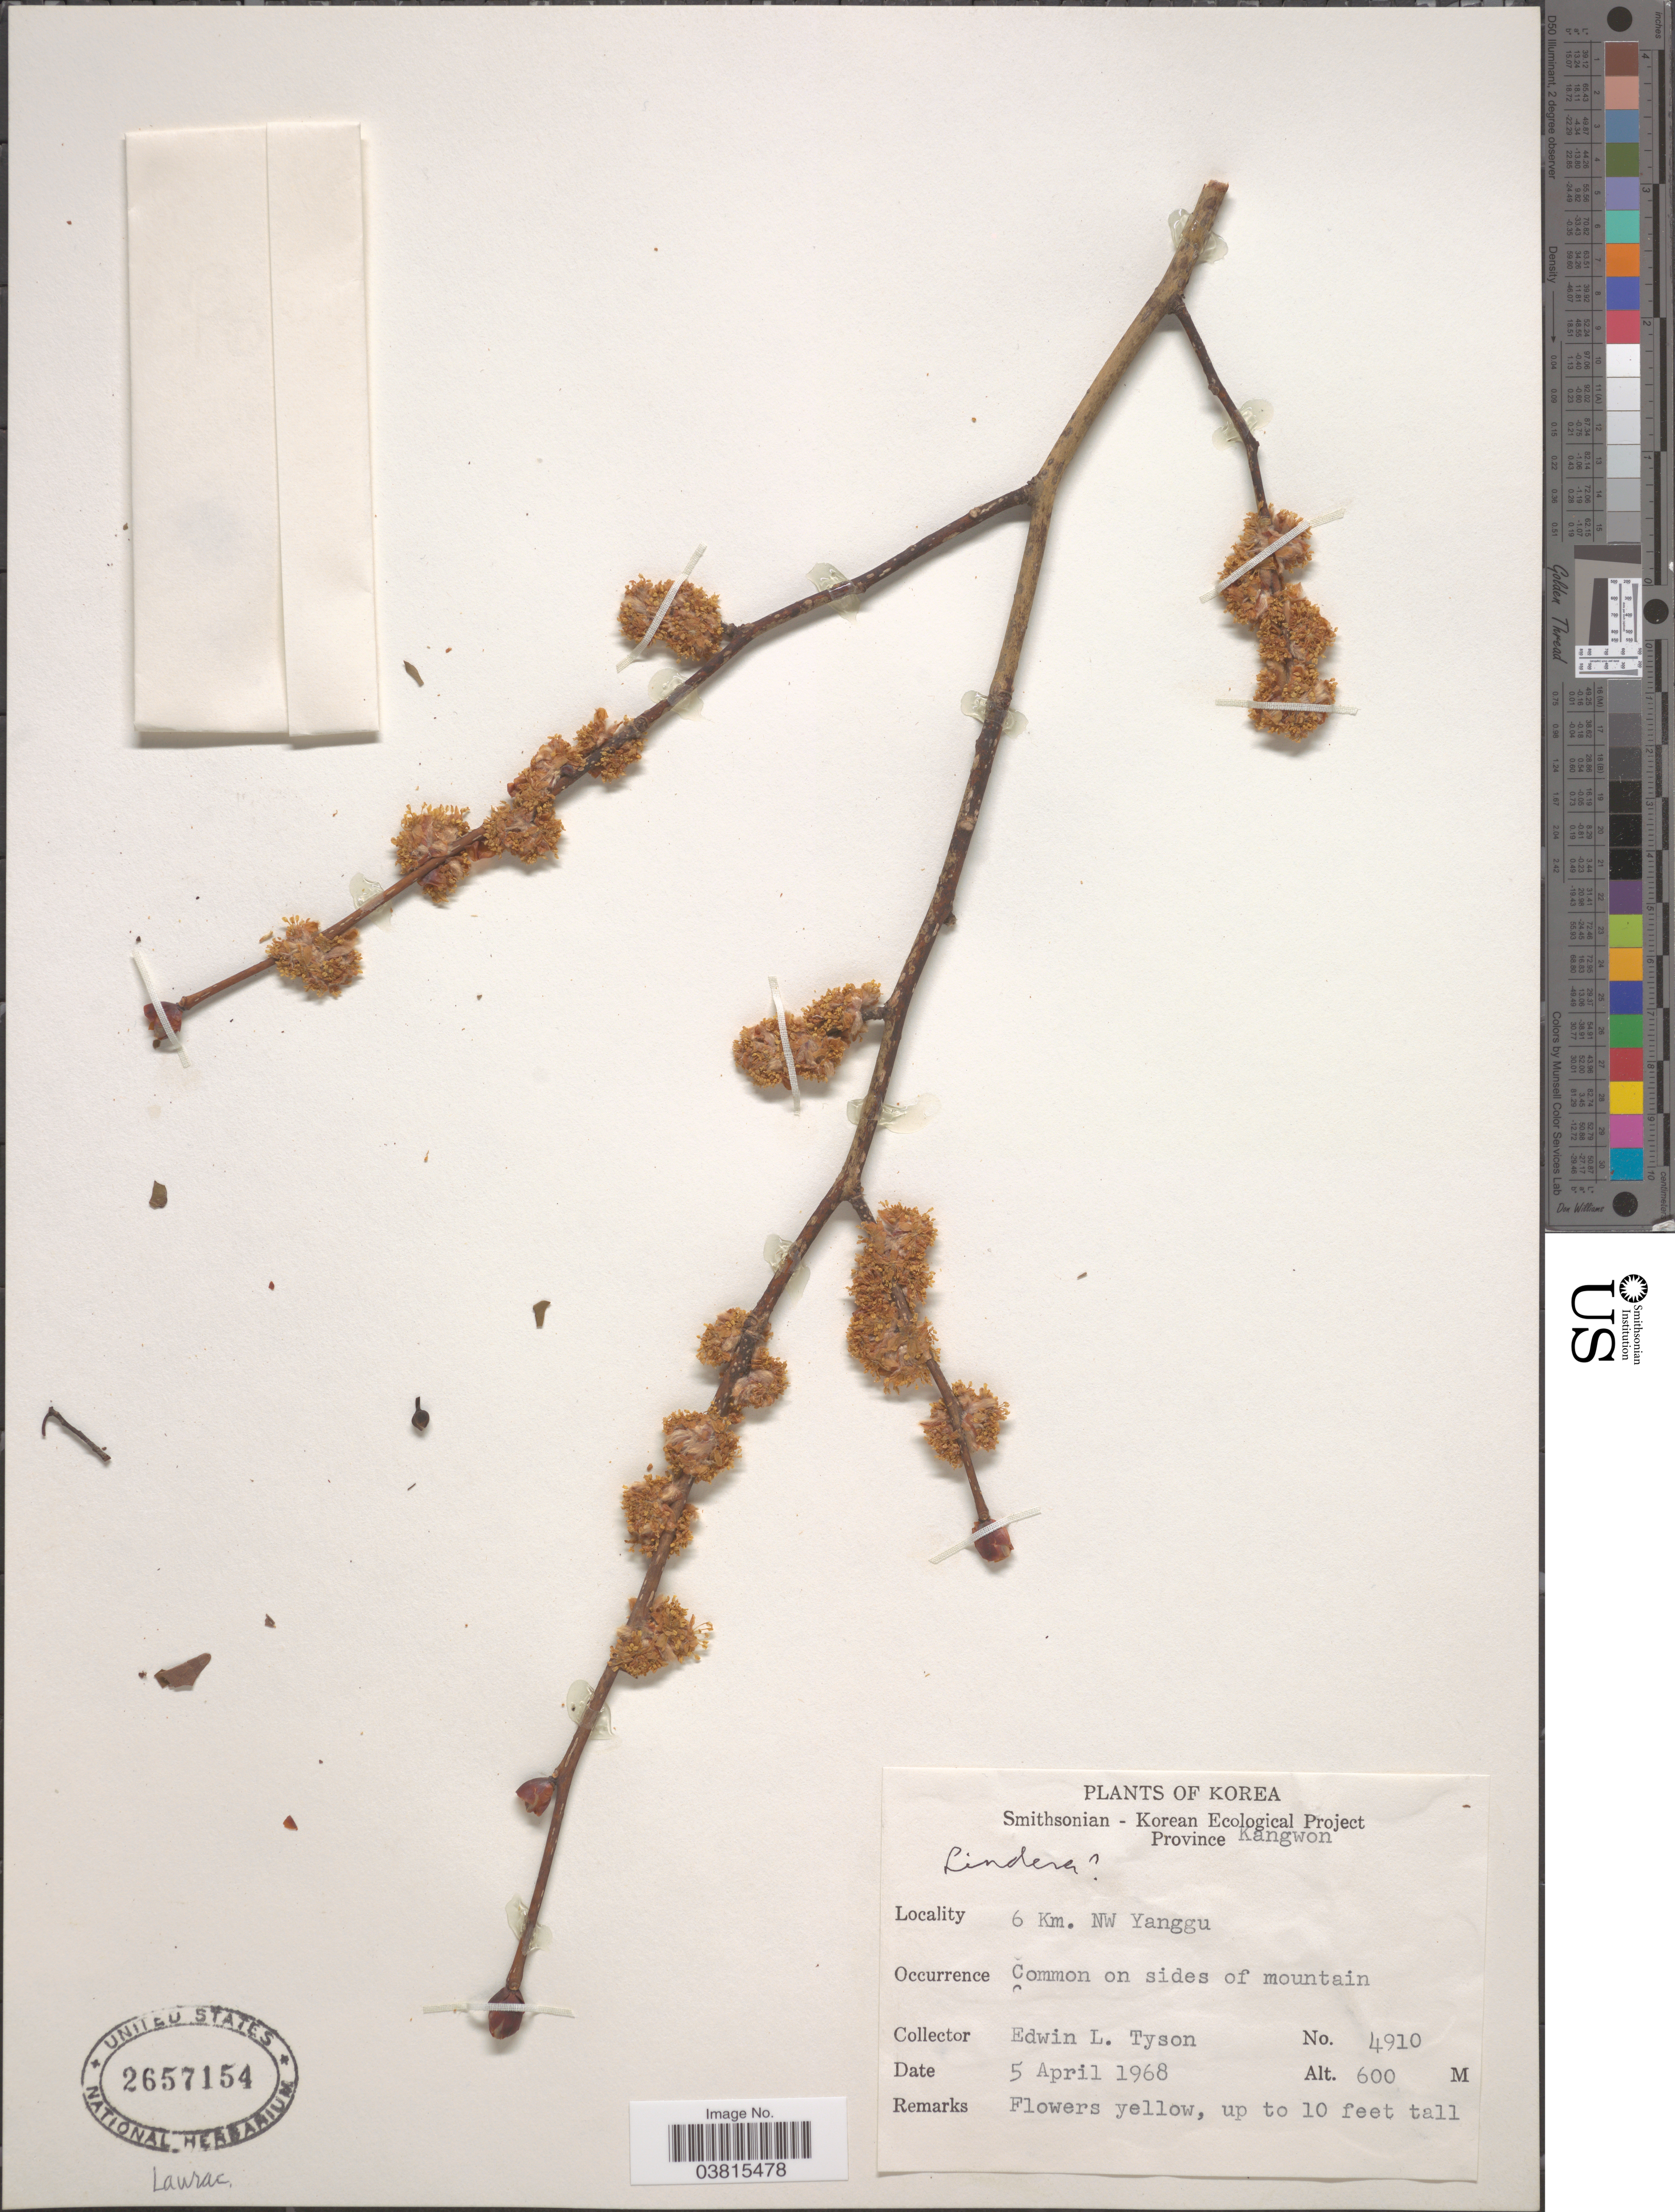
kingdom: Plantae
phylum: Tracheophyta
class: Magnoliopsida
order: Laurales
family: Lauraceae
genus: Lindera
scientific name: Lindera sp.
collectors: E. L. Tyson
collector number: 4910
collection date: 1968-04-05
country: North Korea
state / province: Kangwon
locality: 6 Km. NW Yanggu. On sides of mountain.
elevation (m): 600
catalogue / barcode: US 2657154